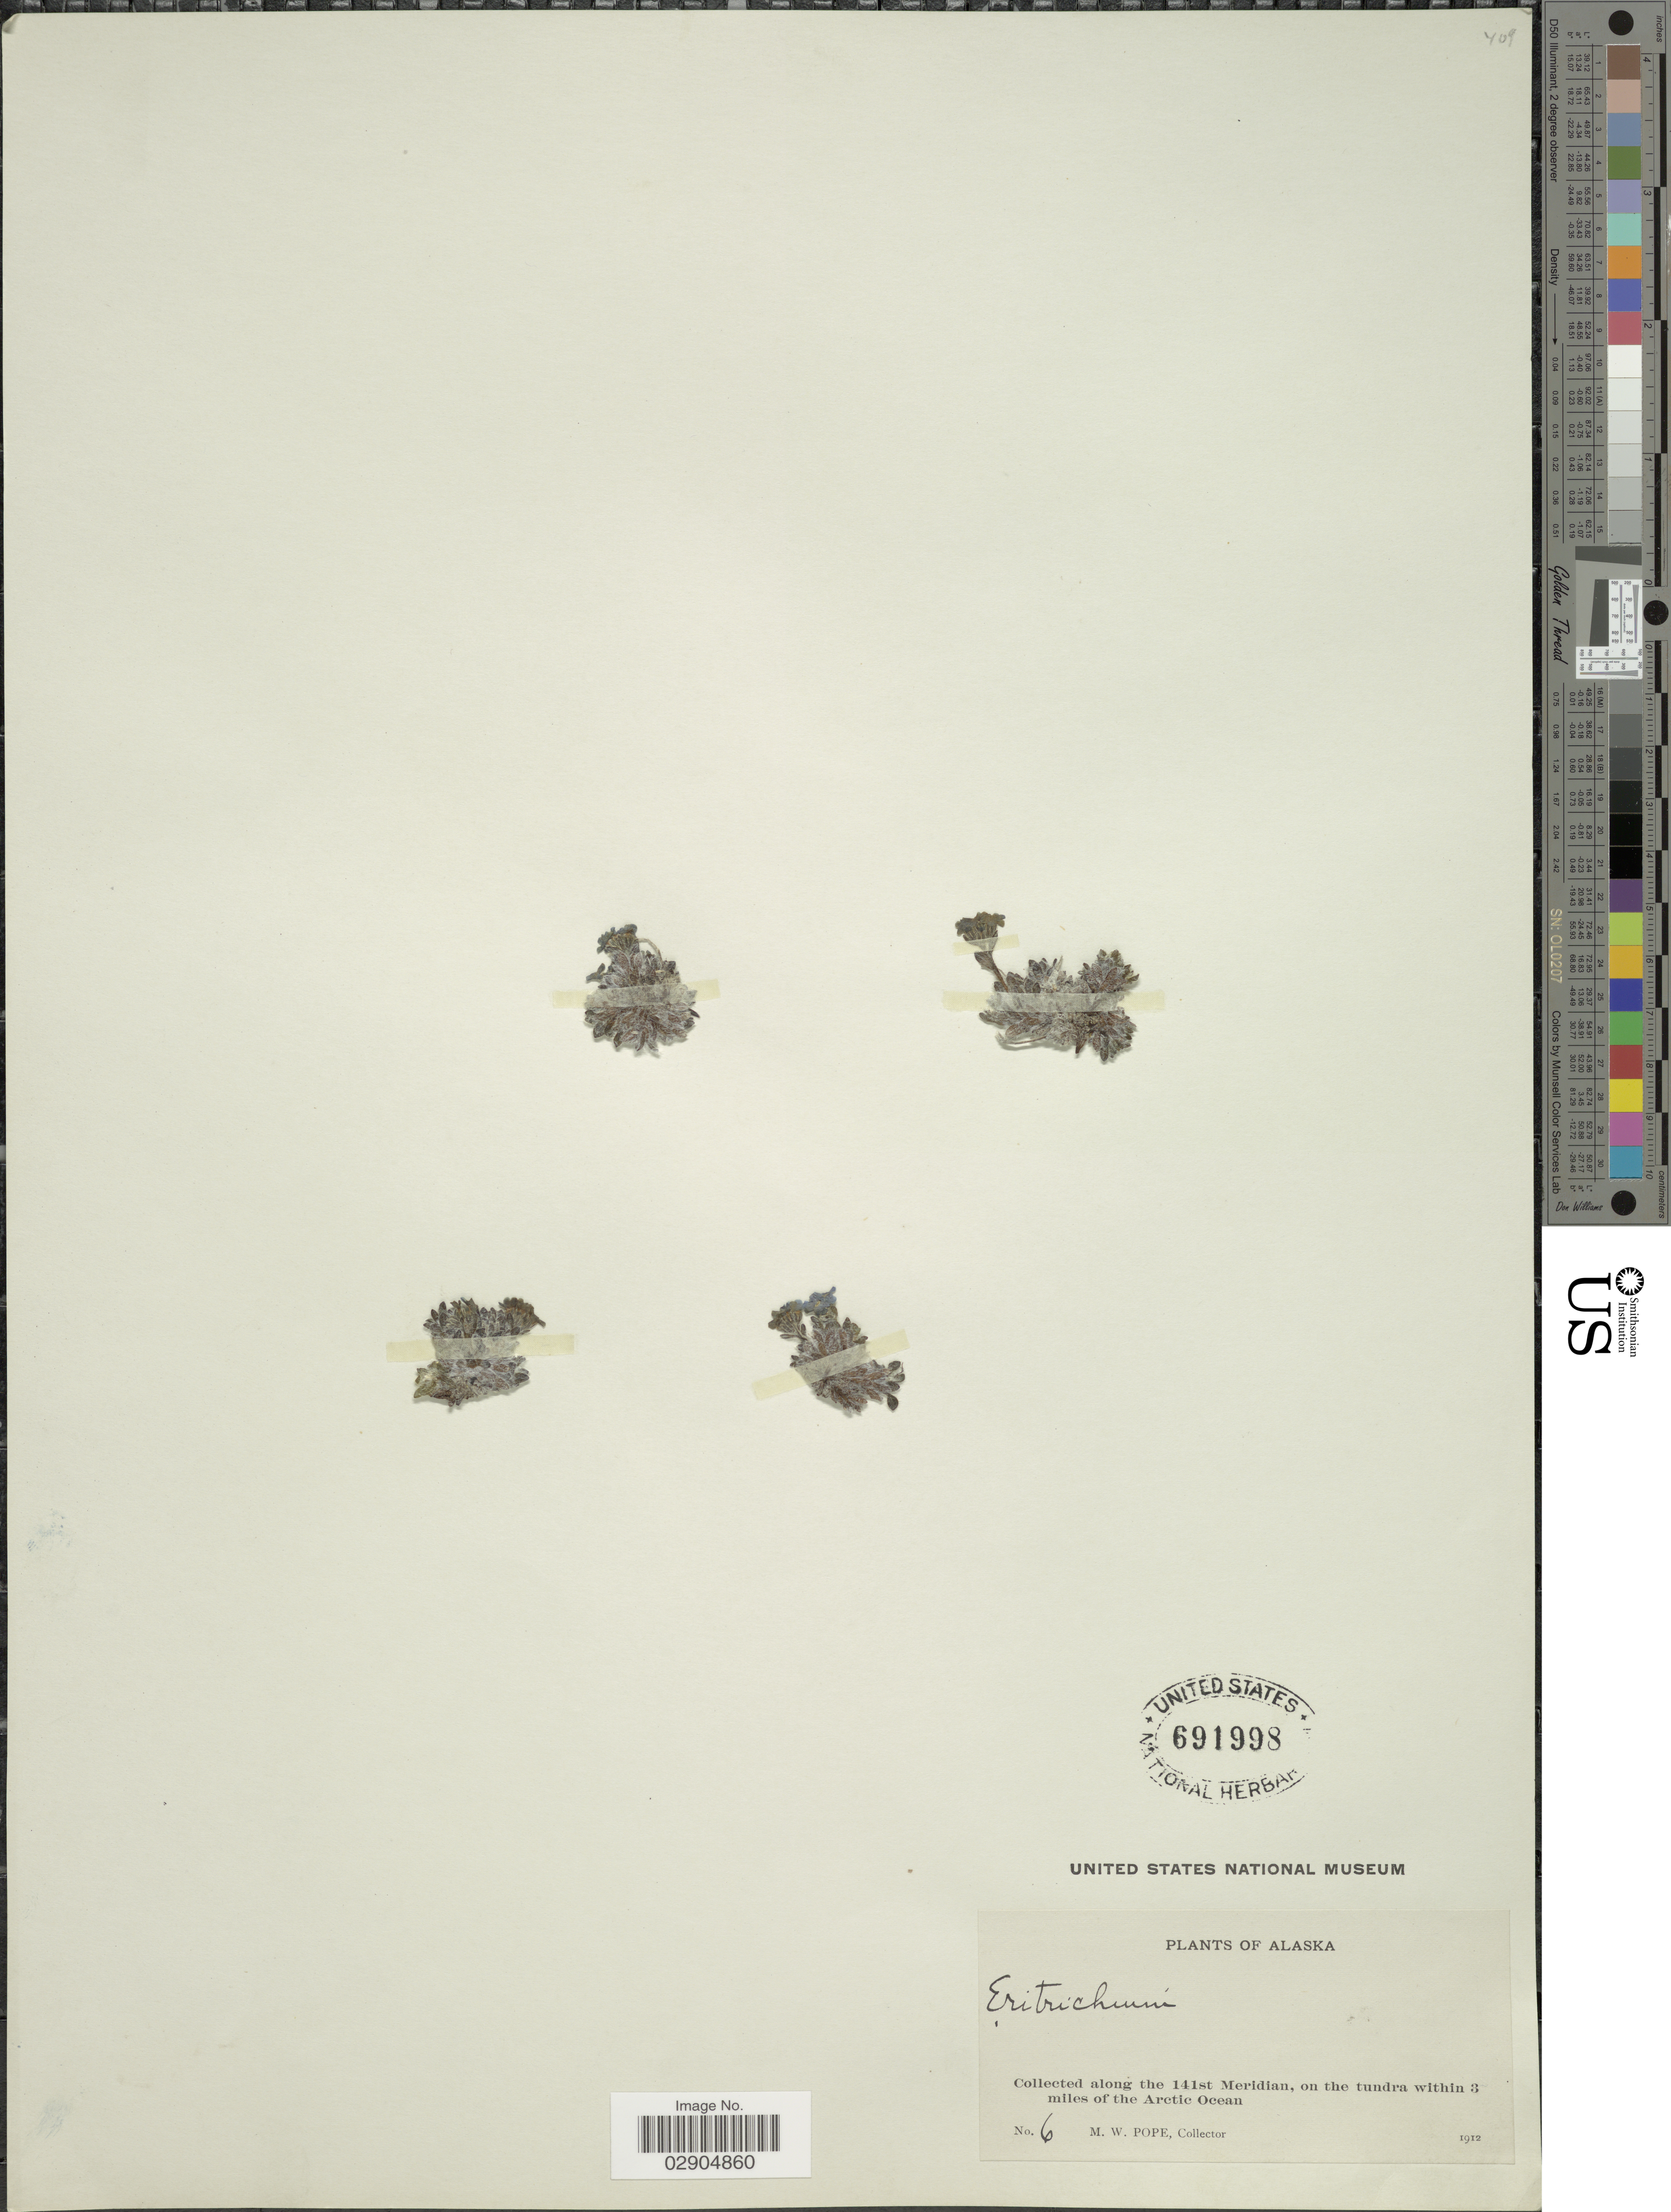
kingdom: Plantae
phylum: Tracheophyta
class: Magnoliopsida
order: Boraginales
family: Boraginaceae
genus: Eritrichium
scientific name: Eritrichium chamissonis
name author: A. DC.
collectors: M. Pope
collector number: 6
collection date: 1912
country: United States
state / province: Alaska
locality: Along the 141st Meridian, on the tundra within 3 miles of the Arctic Ocean.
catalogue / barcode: US 691998